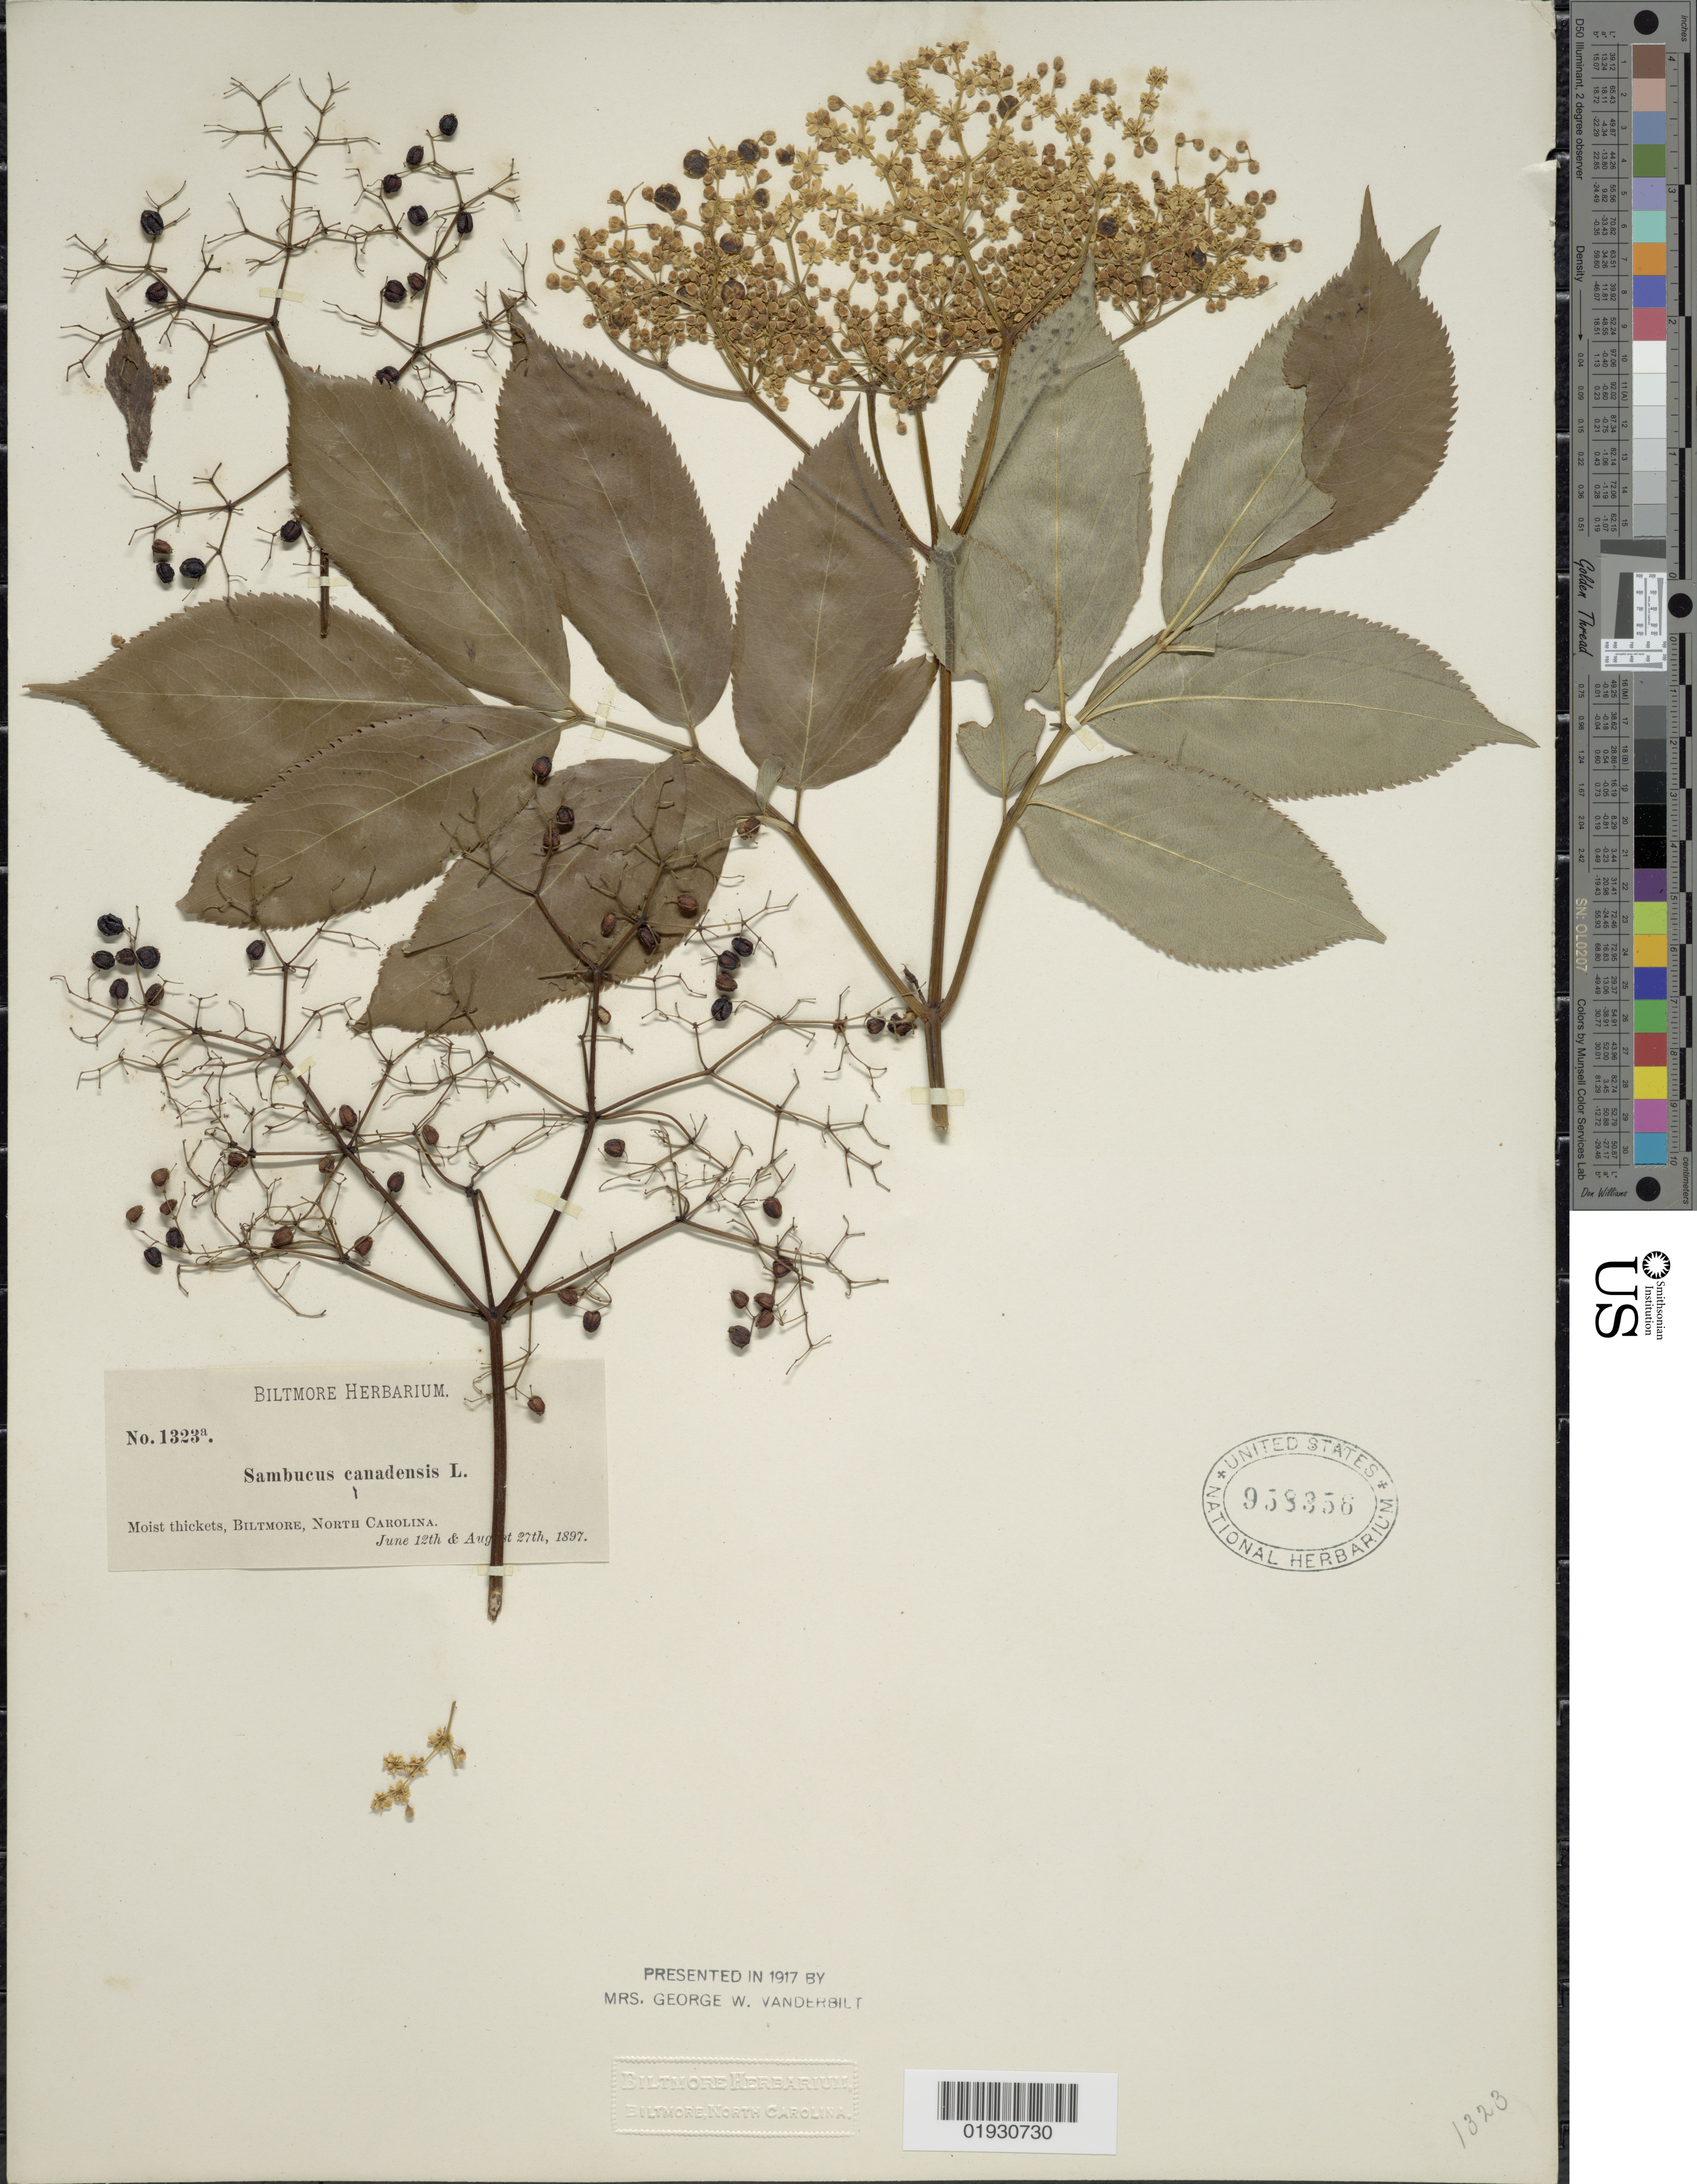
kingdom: Plantae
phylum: Tracheophyta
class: Magnoliopsida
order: Dipsacales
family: Viburnaceae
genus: Sambucus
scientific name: Sambucus canadensis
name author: L.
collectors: ex herb. Biltmore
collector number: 1323a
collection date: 1897-06-12/1897-08-27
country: United States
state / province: North Carolina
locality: Biltmore.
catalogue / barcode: US 958858